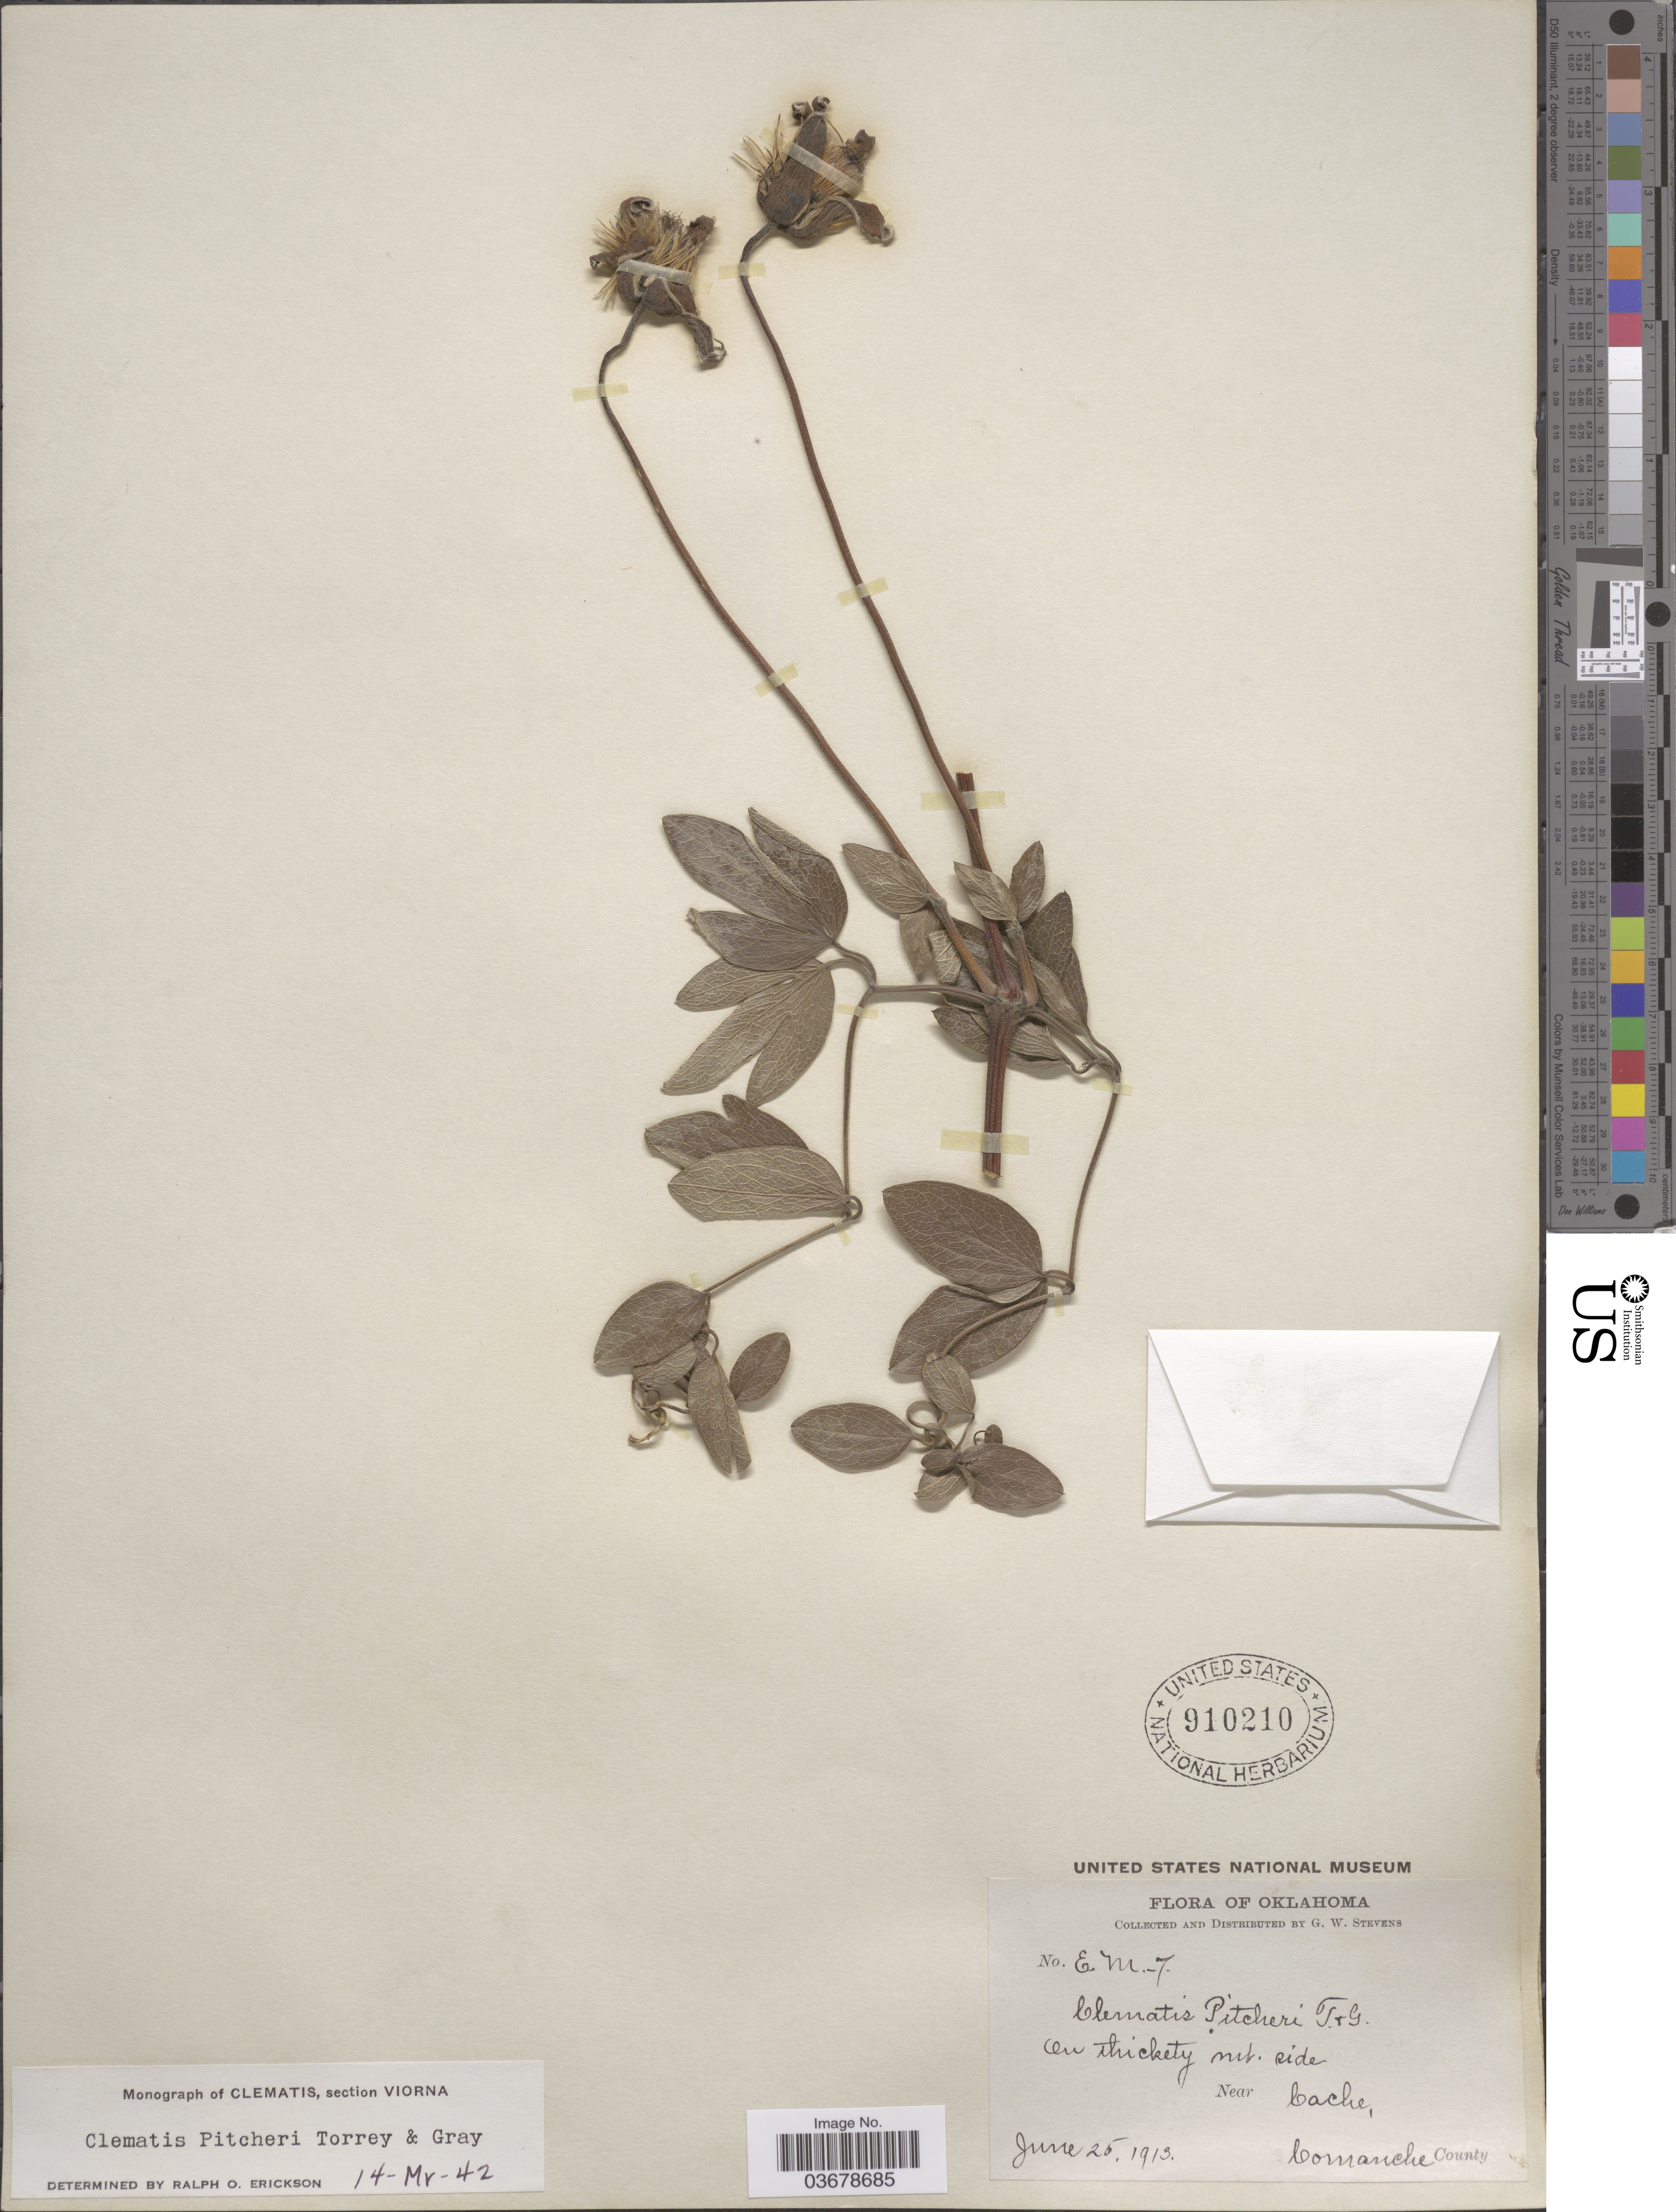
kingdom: Plantae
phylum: Tracheophyta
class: Magnoliopsida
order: Ranunculales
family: Ranunculaceae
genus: Clematis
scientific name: Clematis viorna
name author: L.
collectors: G. W. Stevens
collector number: E.M.7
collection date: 1913-06-25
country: United States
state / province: Oklahoma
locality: Near Cache, Comanche County.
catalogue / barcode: US 910210